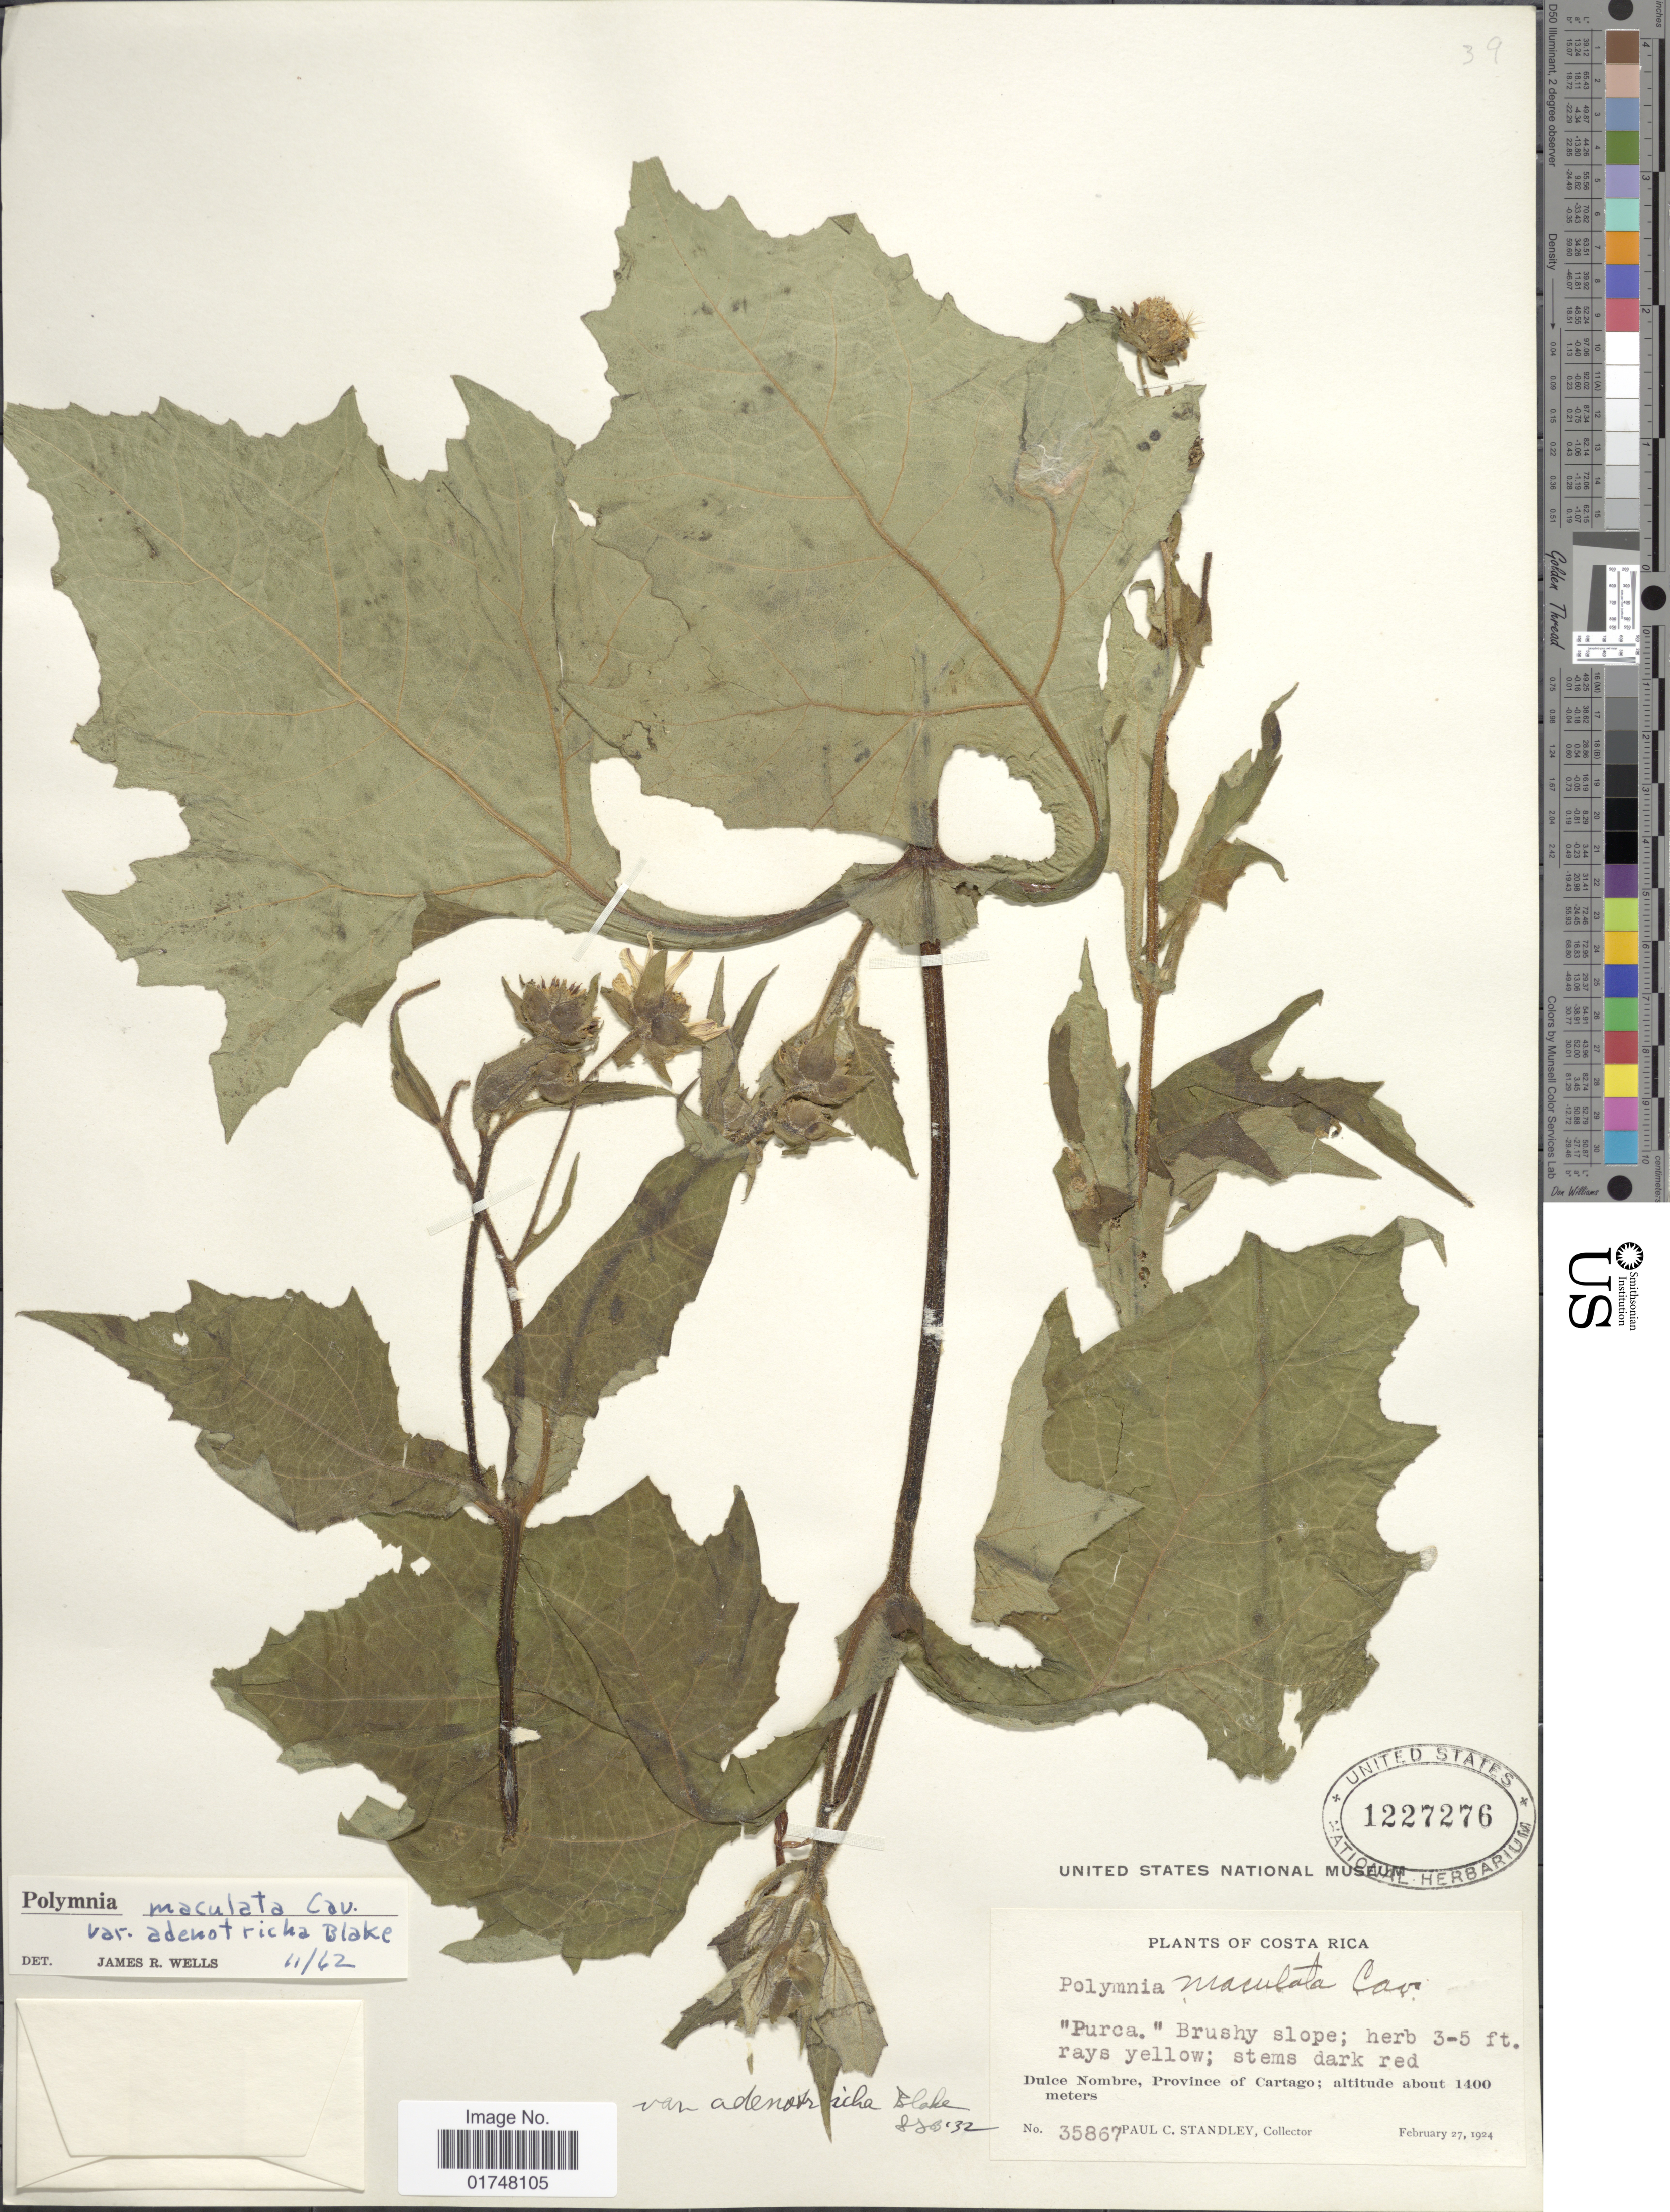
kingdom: Plantae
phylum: Tracheophyta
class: Magnoliopsida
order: Asterales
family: Asteraceae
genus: Smallanthus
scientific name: Smallanthus maculatus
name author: (Cav.) H. Rob.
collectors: P. C. Standley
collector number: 35867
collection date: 1924-02-27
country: Costa Rica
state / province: Cartago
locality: Dulce Nombre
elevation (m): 1400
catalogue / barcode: US 1227276